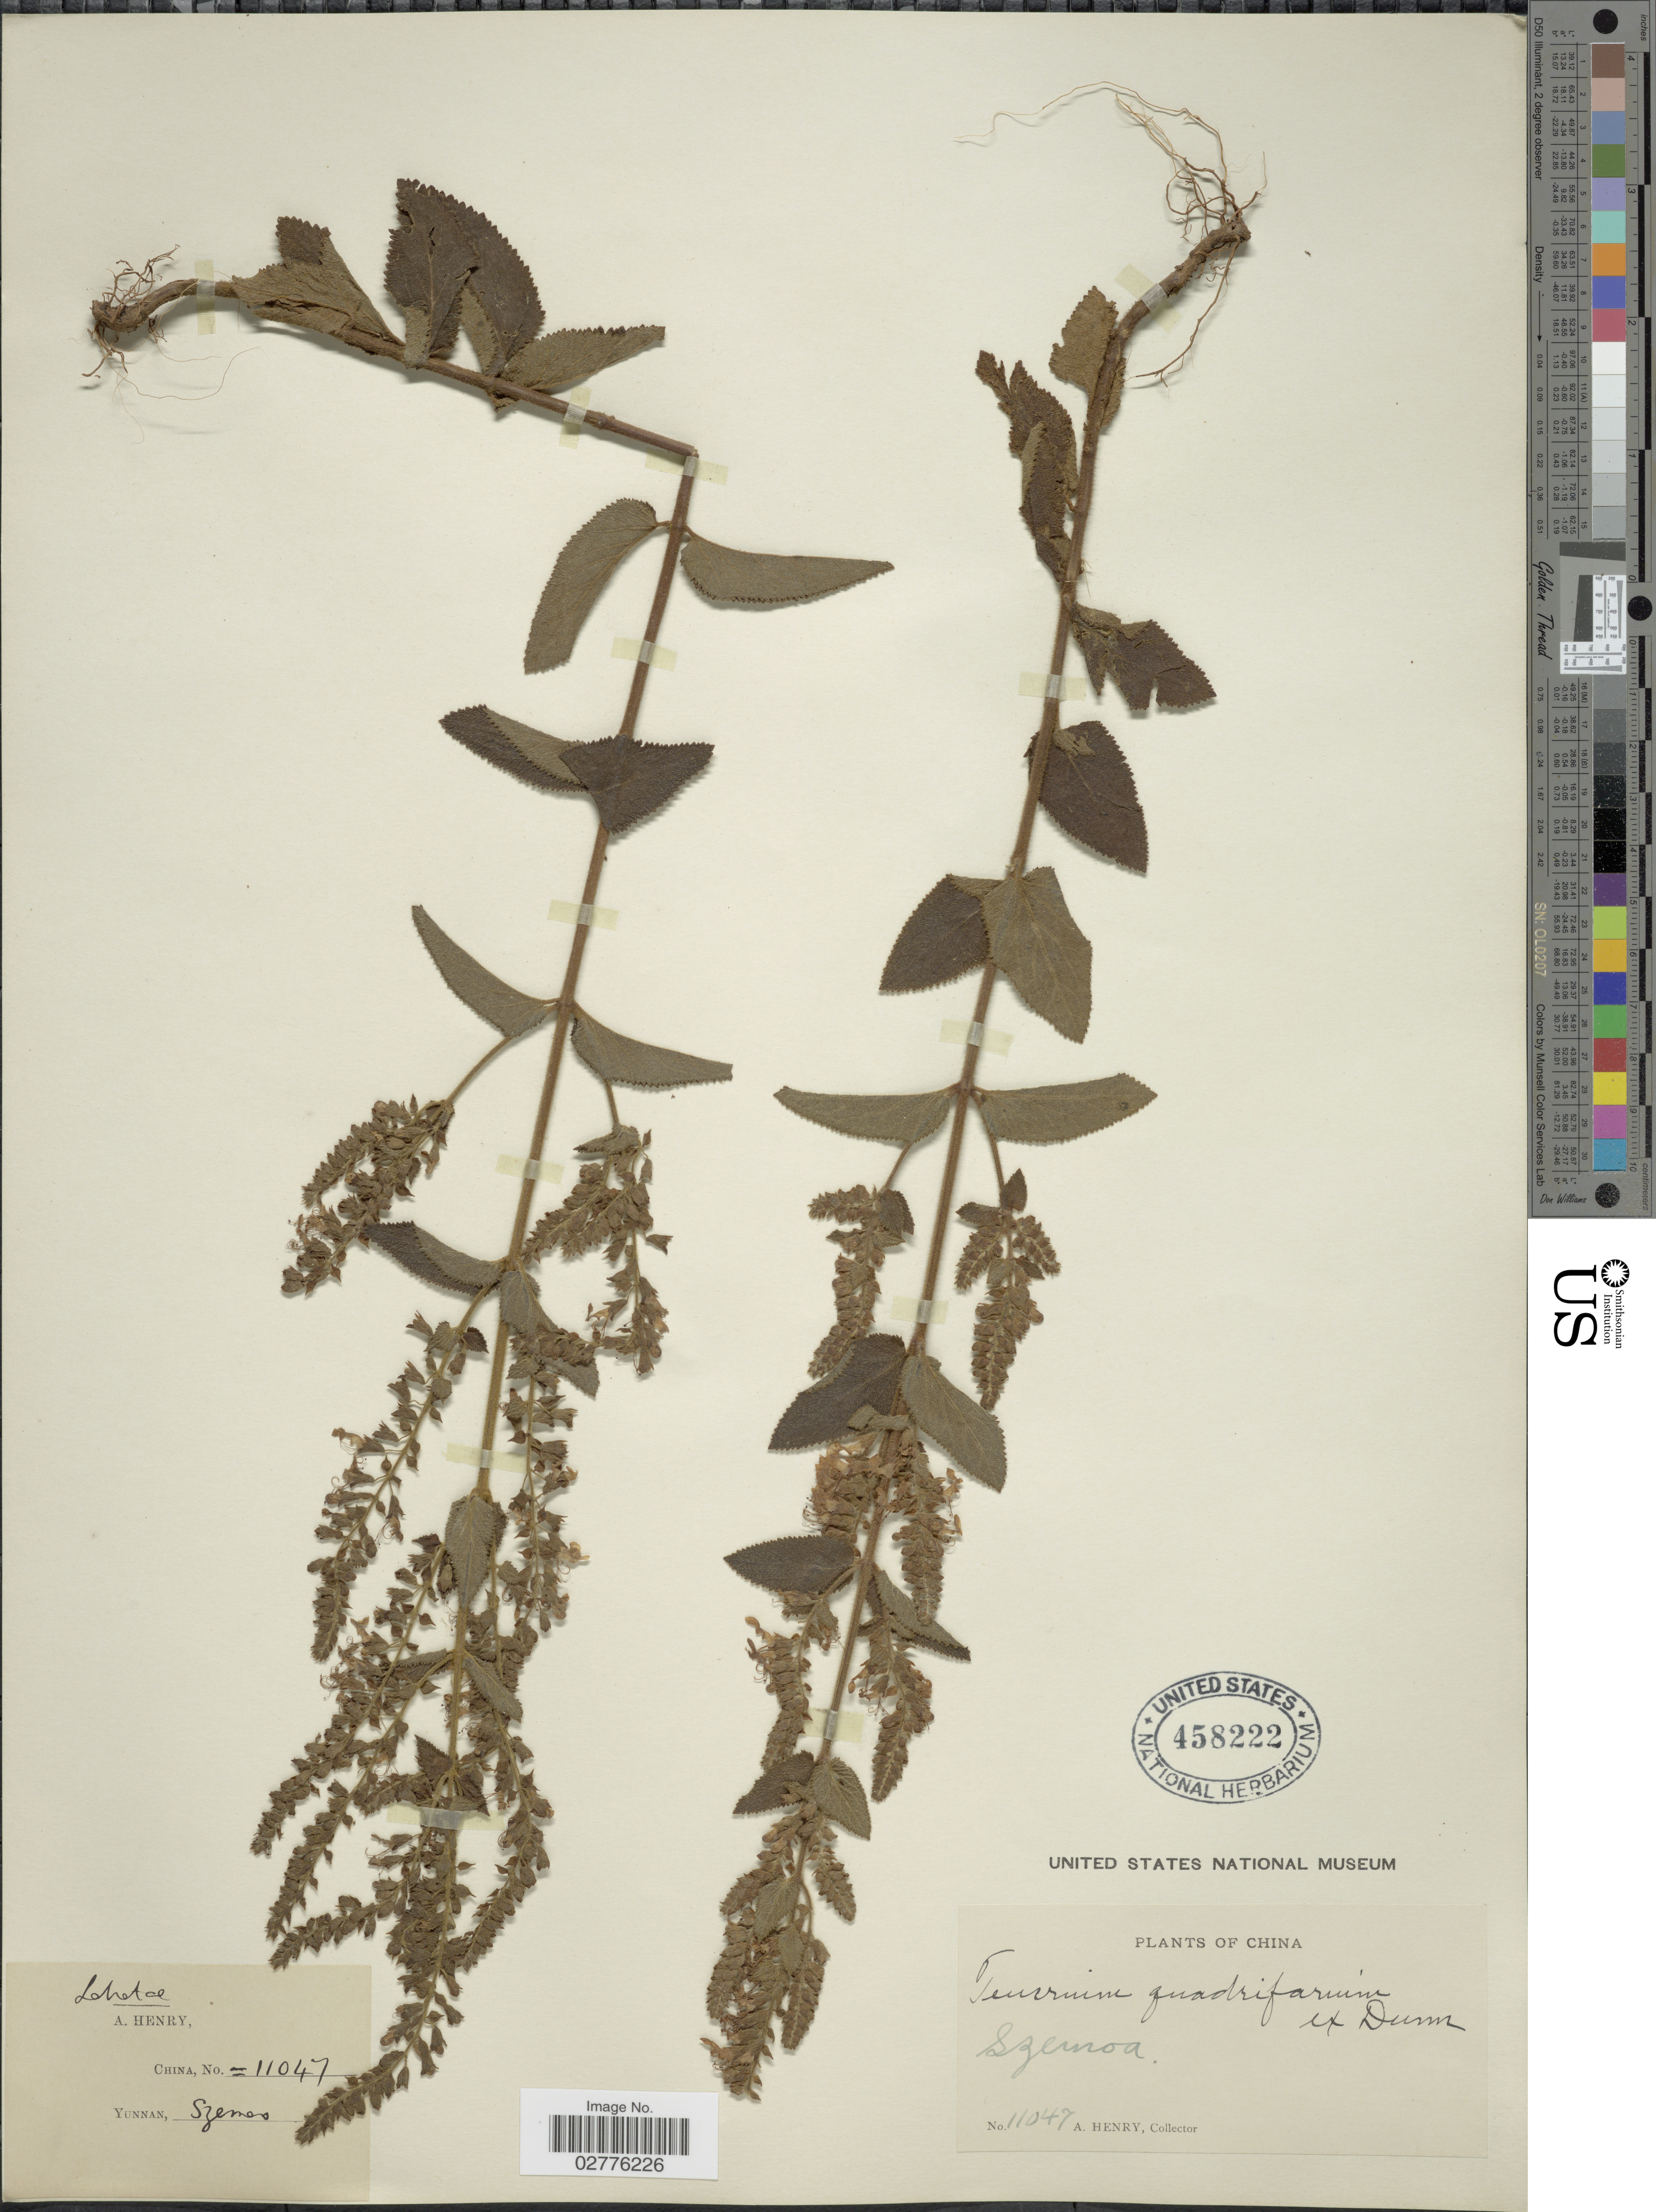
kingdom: Plantae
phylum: Tracheophyta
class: Magnoliopsida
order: Lamiales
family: Lamiaceae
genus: Teucrium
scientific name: Teucrium quadrifarium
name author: Buch.-Ham. ex D. Don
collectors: A. Henry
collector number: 11047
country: China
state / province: Yunnan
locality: Szemoa.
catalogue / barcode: US 458222